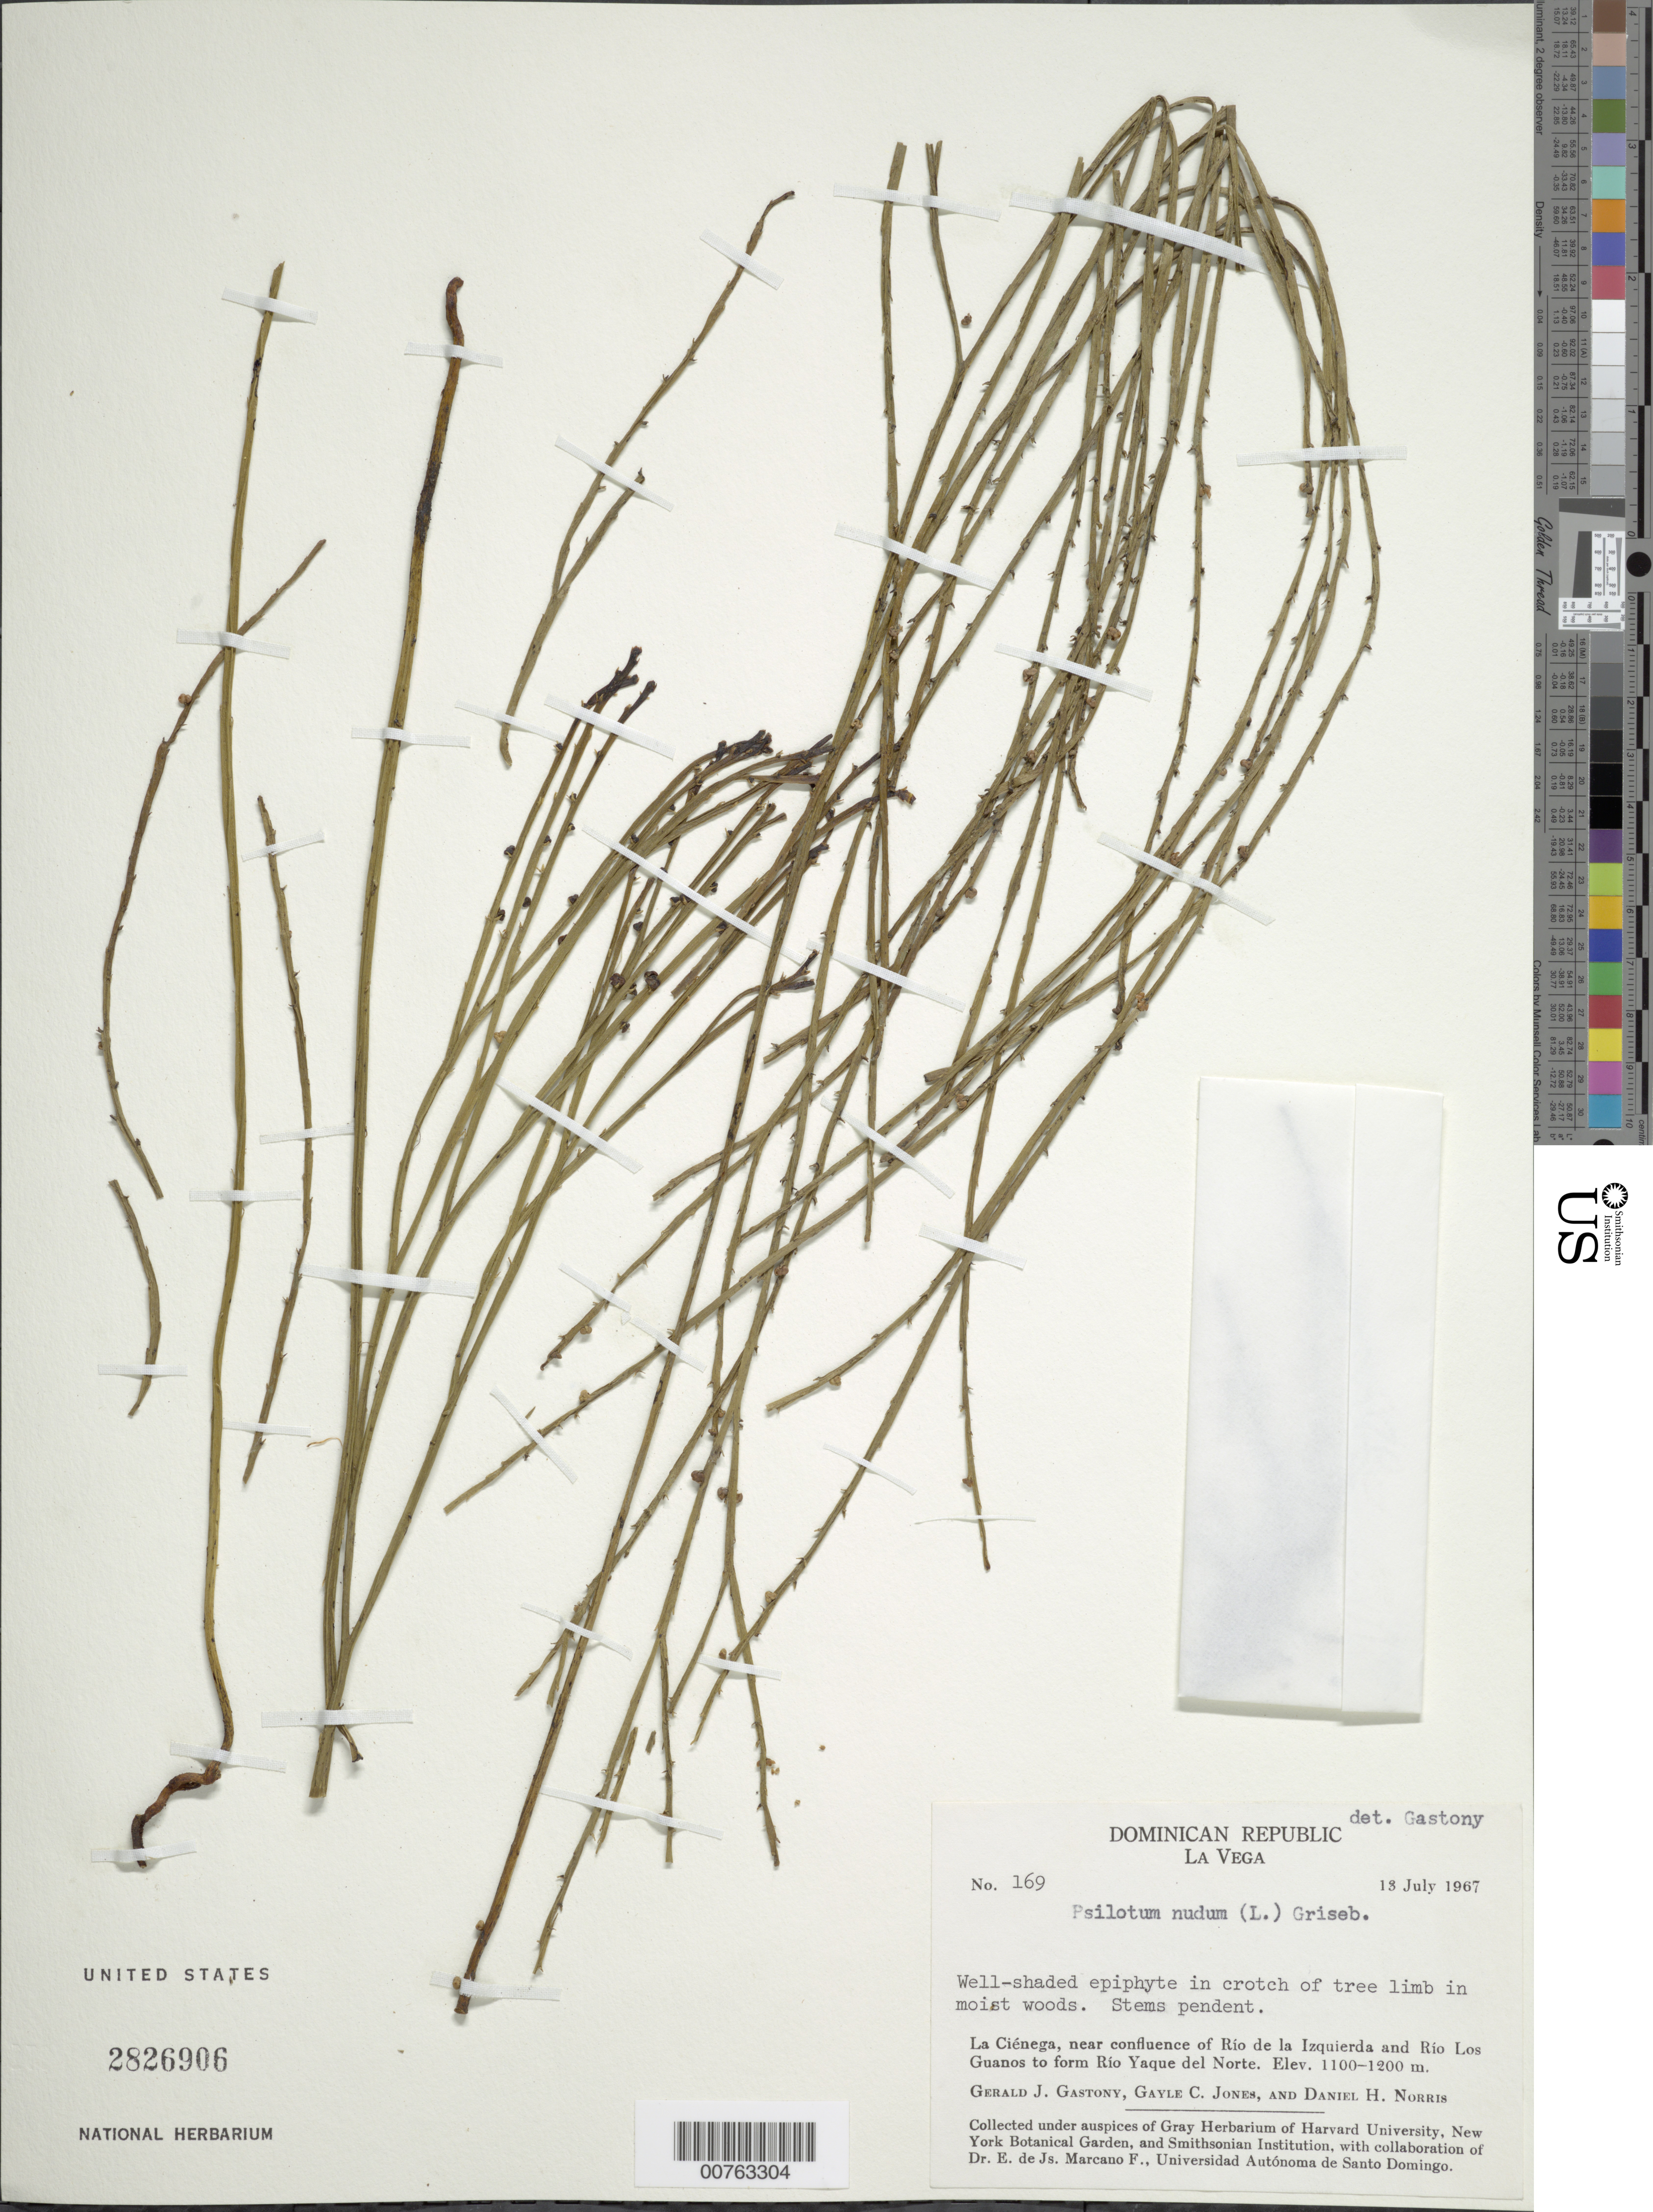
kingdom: Plantae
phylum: Tracheophyta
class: Polypodiopsida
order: Psilotales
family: Psilotaceae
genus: Psilotum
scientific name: Psilotum nudum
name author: (L.) P. Beauv.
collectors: G. Gastony, G. C. Jones & D. H. Norris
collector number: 169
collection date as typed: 13 Jul 1967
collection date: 1967-07-13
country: Dominican Republic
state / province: La Vega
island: Hispaniola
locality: La Ciénega, near confluence of Río de la Izquierda and Río Los Guanos to form Río Yaque del Norte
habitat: In crotch of tree limb in moist woods; well shaded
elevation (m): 1100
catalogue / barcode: US 2826906